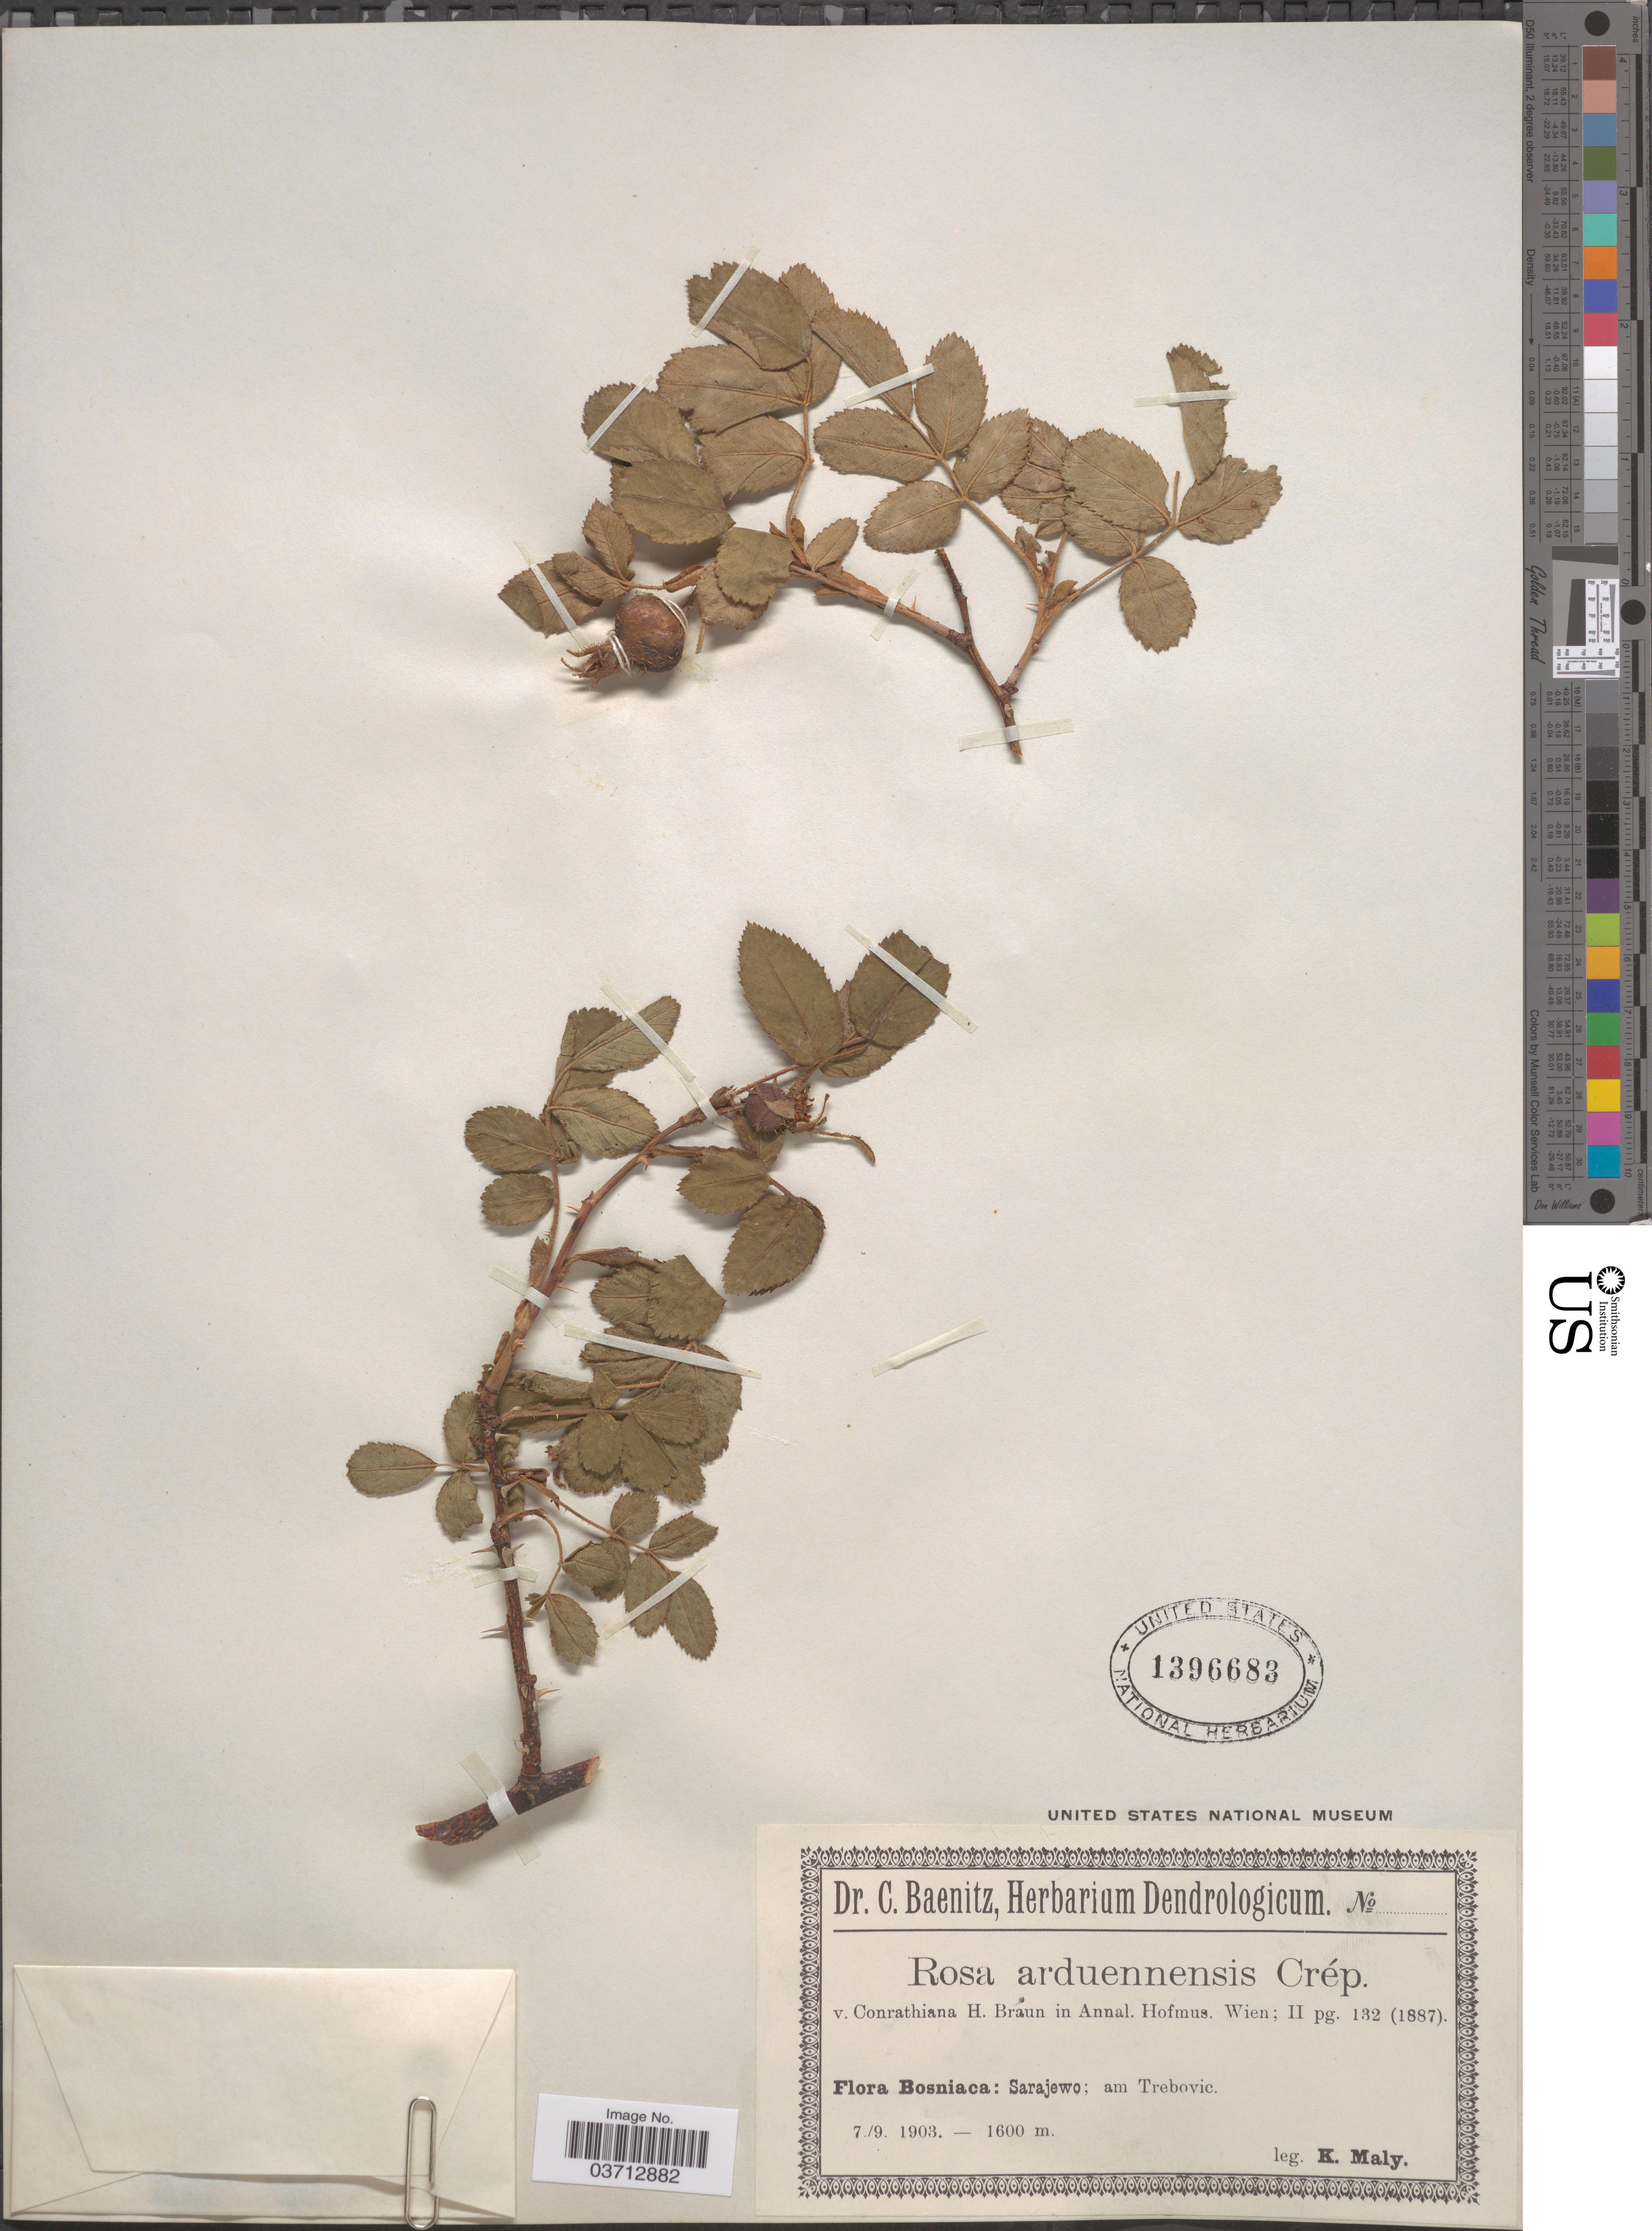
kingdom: Plantae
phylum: Tracheophyta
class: Magnoliopsida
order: Rosales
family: Rosaceae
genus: Rosa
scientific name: Rosa arduennensis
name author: Lej.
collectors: K. Malý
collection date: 1903-09-07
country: Bosnia and Herzegovina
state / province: Federation of B&H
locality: Bosniaca: Sarajewo; am Trebovic.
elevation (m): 1600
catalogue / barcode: US 1396683